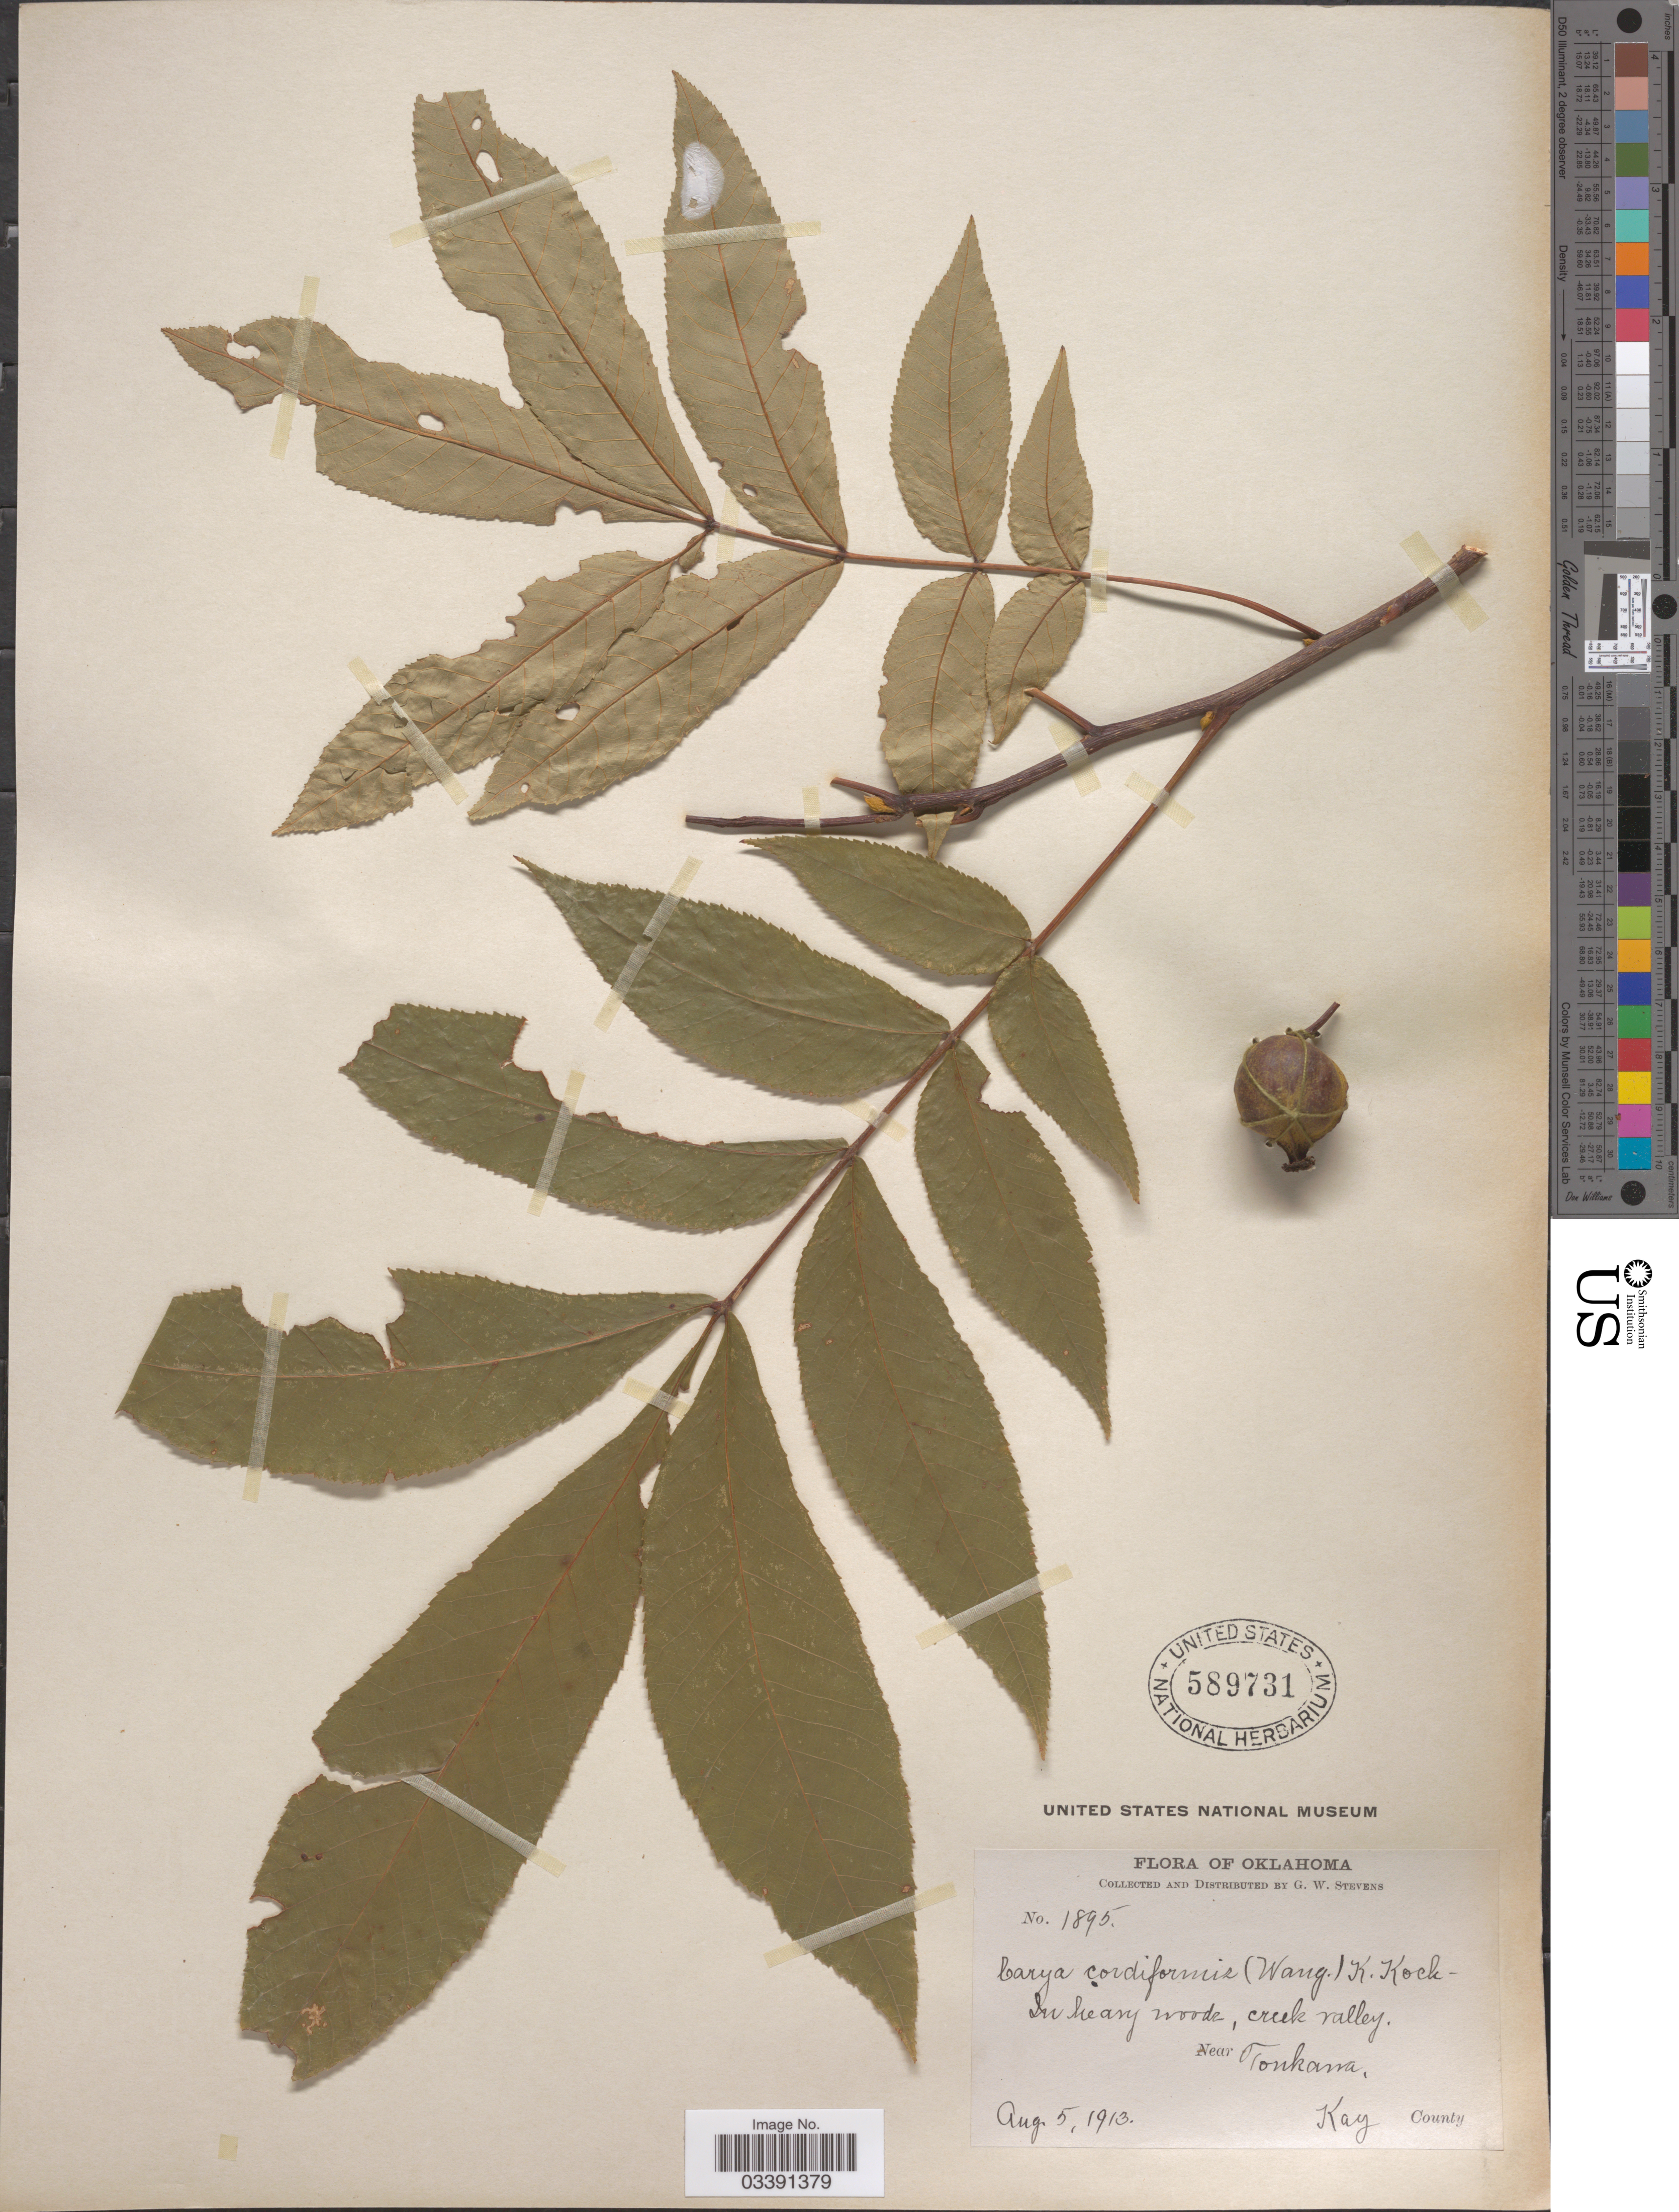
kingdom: Plantae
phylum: Tracheophyta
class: Magnoliopsida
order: Fagales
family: Juglandaceae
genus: Carya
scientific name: Carya cordiformis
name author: (Wangenh.) K. Koch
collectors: G. W. Stevens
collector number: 1895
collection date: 1913-08-05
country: United States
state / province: Oklahoma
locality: Near Tonkawa, Kay County.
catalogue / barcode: US 589731